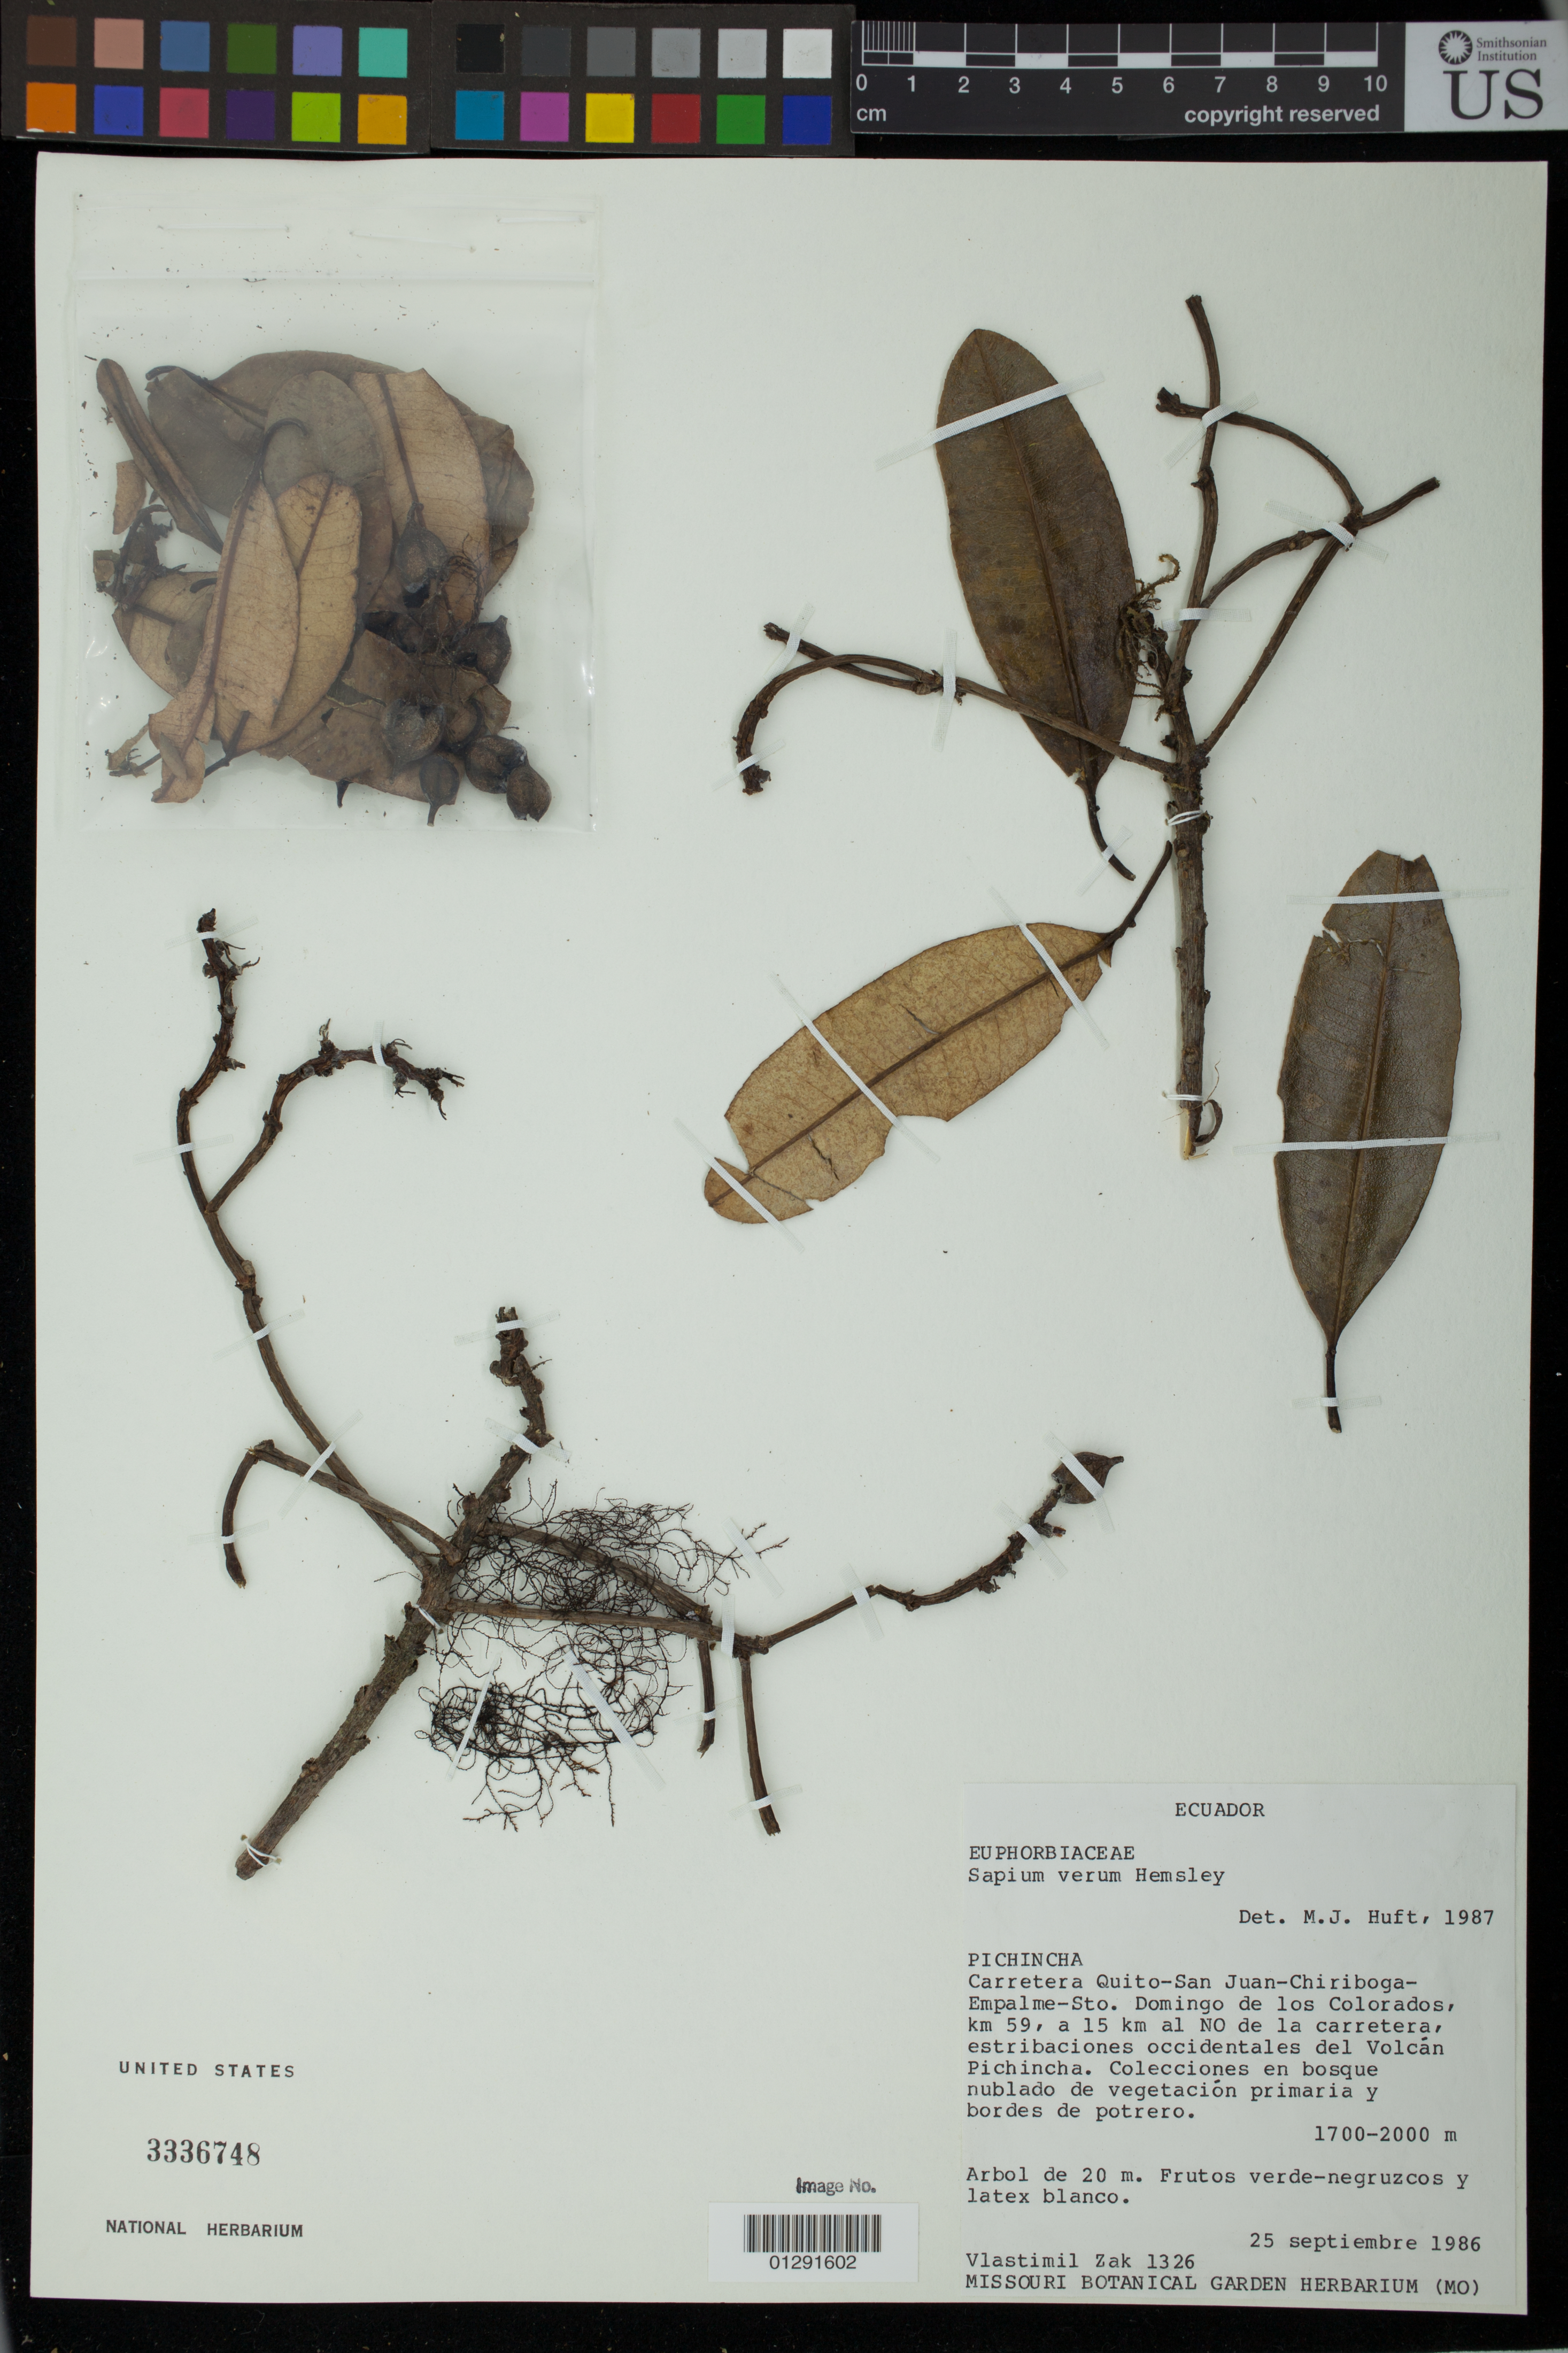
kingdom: Plantae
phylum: Tracheophyta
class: Magnoliopsida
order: Malpighiales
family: Euphorbiaceae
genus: Sapium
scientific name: Sapium stylare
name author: Müll. Arg.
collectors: V. Zak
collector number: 1326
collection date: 1986-09-25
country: Ecuador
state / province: Pichincha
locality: Carratera Quito-San Juan-Chiriboga-Emplame-Sto. Domingo de los Colorados, Kilometer 59, a 15 kilometers al NW de la carratera, estribacionses occidentales del Volcan Pichincha.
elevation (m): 1700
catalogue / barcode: US 3336748